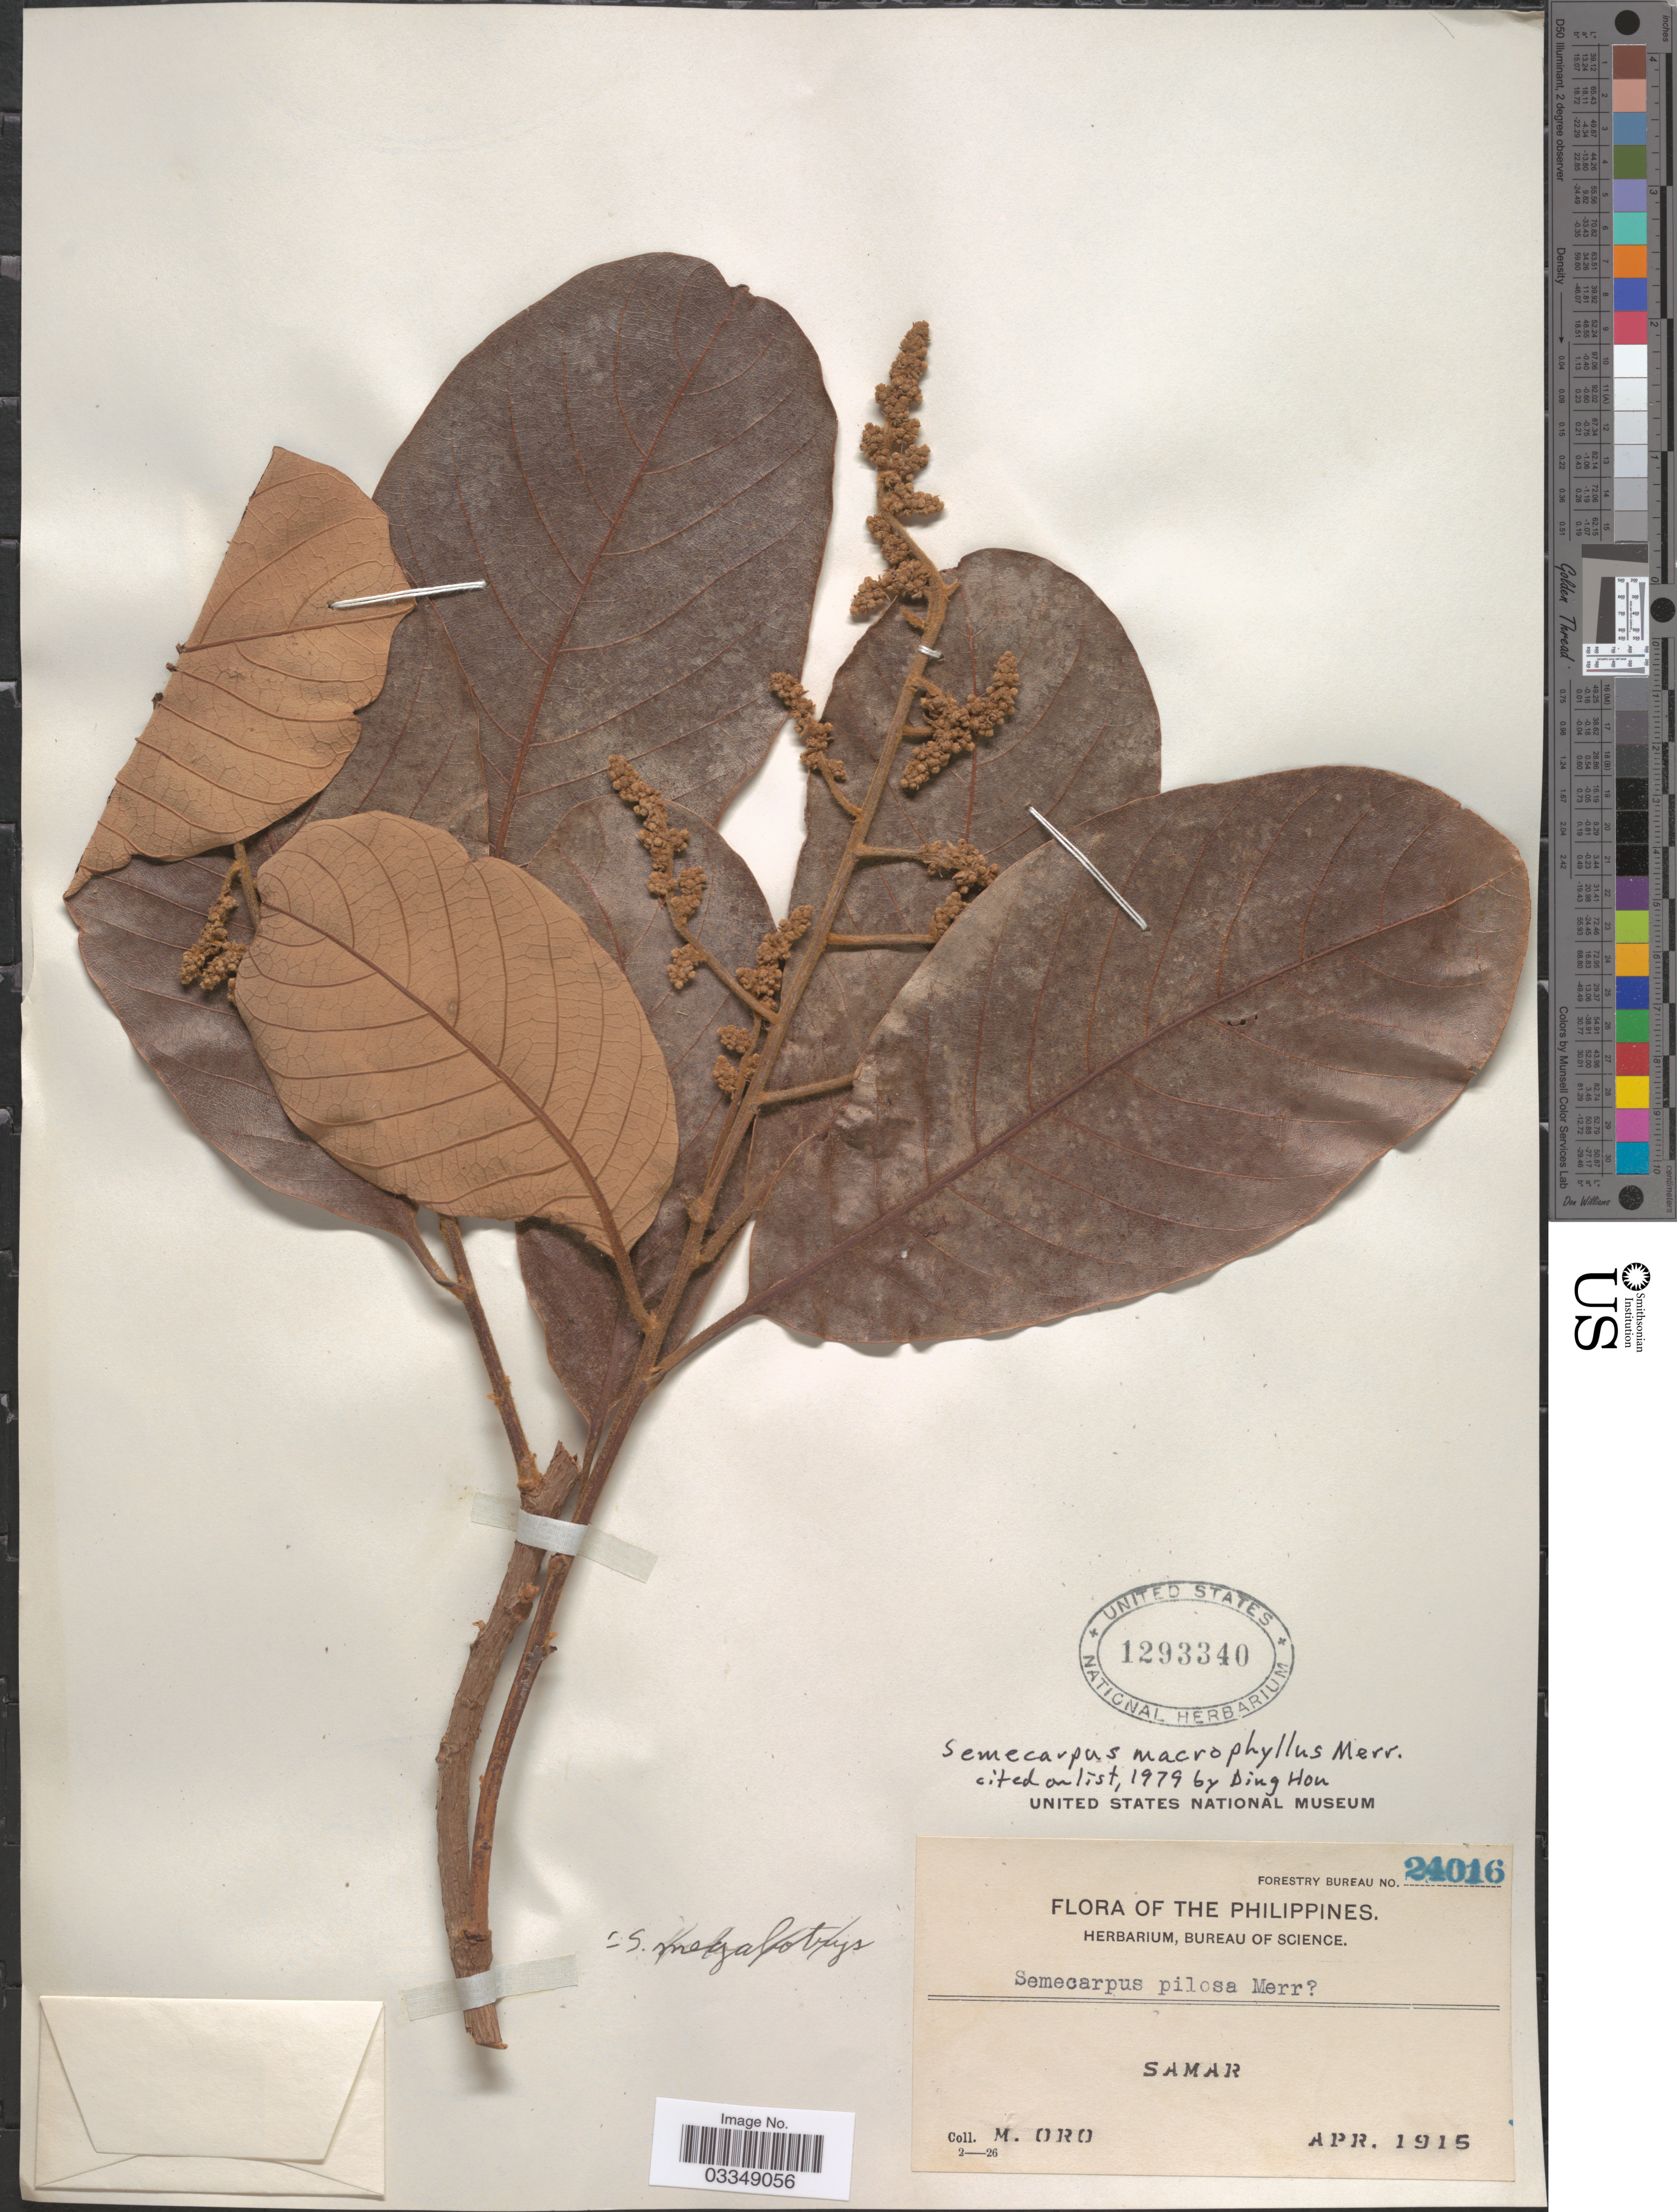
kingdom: Plantae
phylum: Tracheophyta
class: Magnoliopsida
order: Sapindales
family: Anacardiaceae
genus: Semecarpus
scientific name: Semecarpus macrophyllus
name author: Merr.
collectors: M. Oro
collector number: Forestry Bureau 24016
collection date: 1915-04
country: Philippines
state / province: Eastern Visayas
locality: Samar.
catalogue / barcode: US 1293340